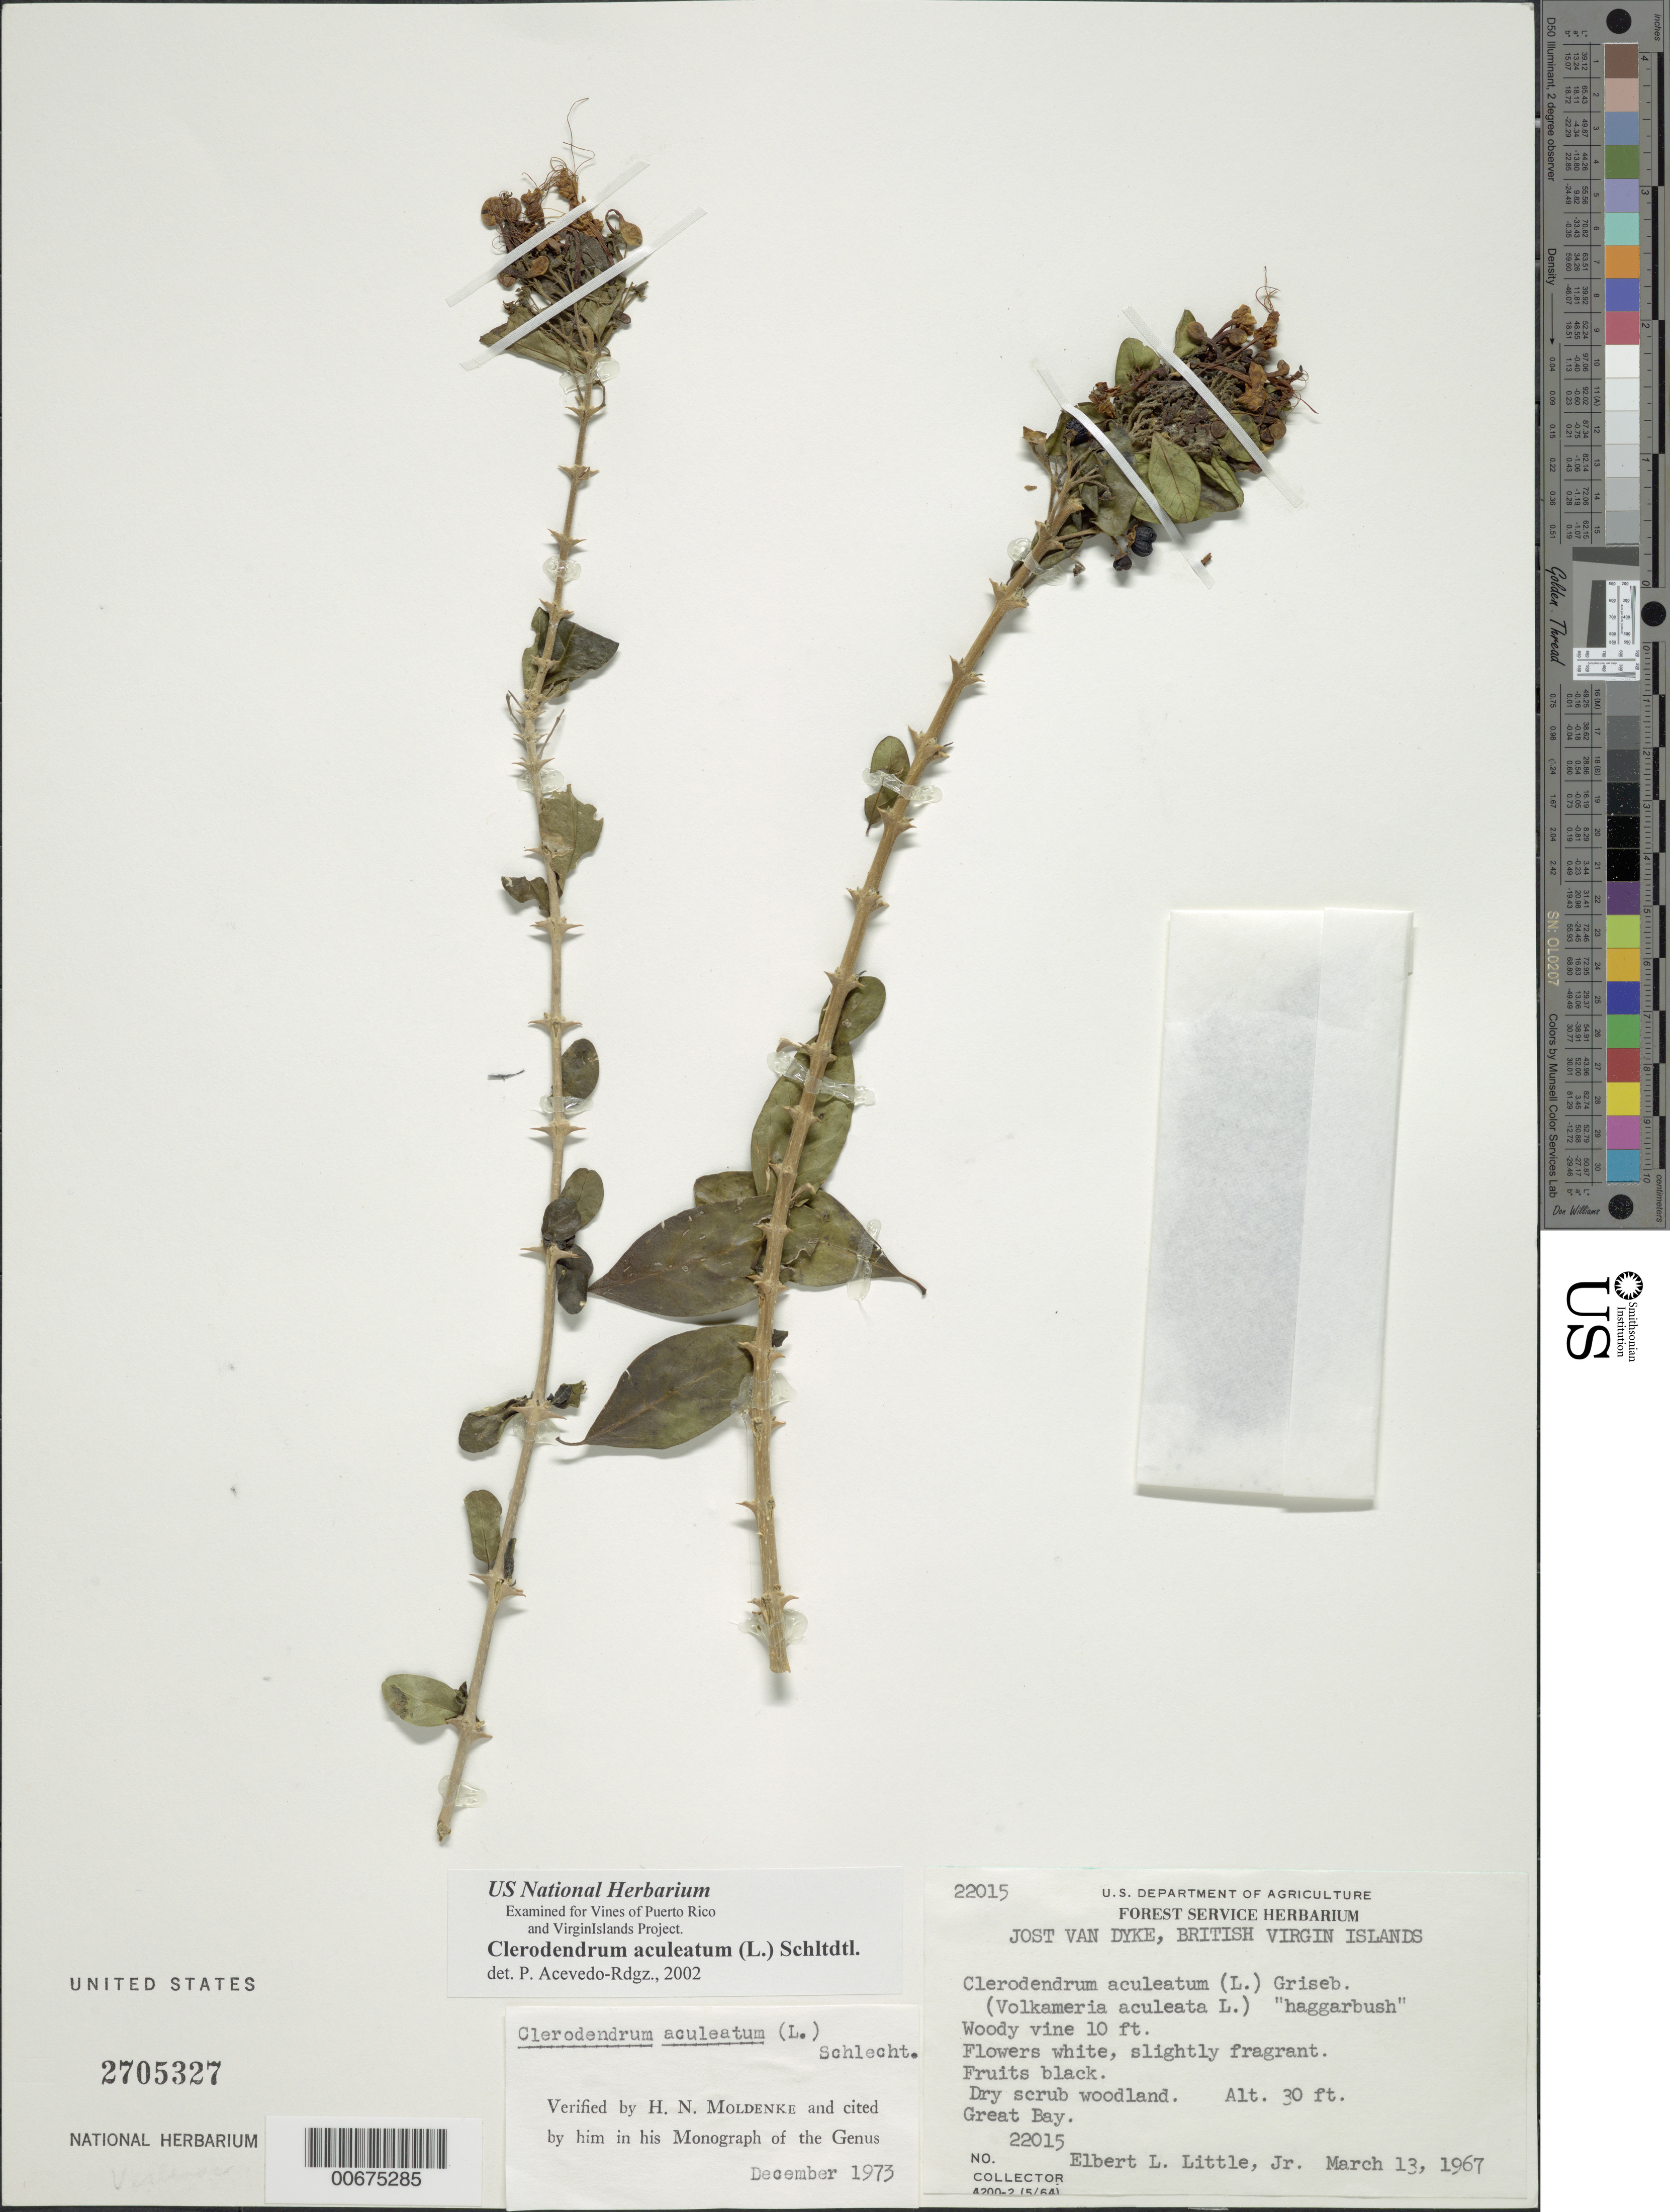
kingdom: Plantae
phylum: Tracheophyta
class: Magnoliopsida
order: Lamiales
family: Lamiaceae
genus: Clerodendrum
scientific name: Clerodendrum aculeatum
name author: (L.) Schltdl.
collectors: E. L. Little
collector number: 22015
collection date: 1967-03-13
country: British Virgin Islands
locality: Jost Van Dyke. Great Bay.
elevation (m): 9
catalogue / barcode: US 2705327